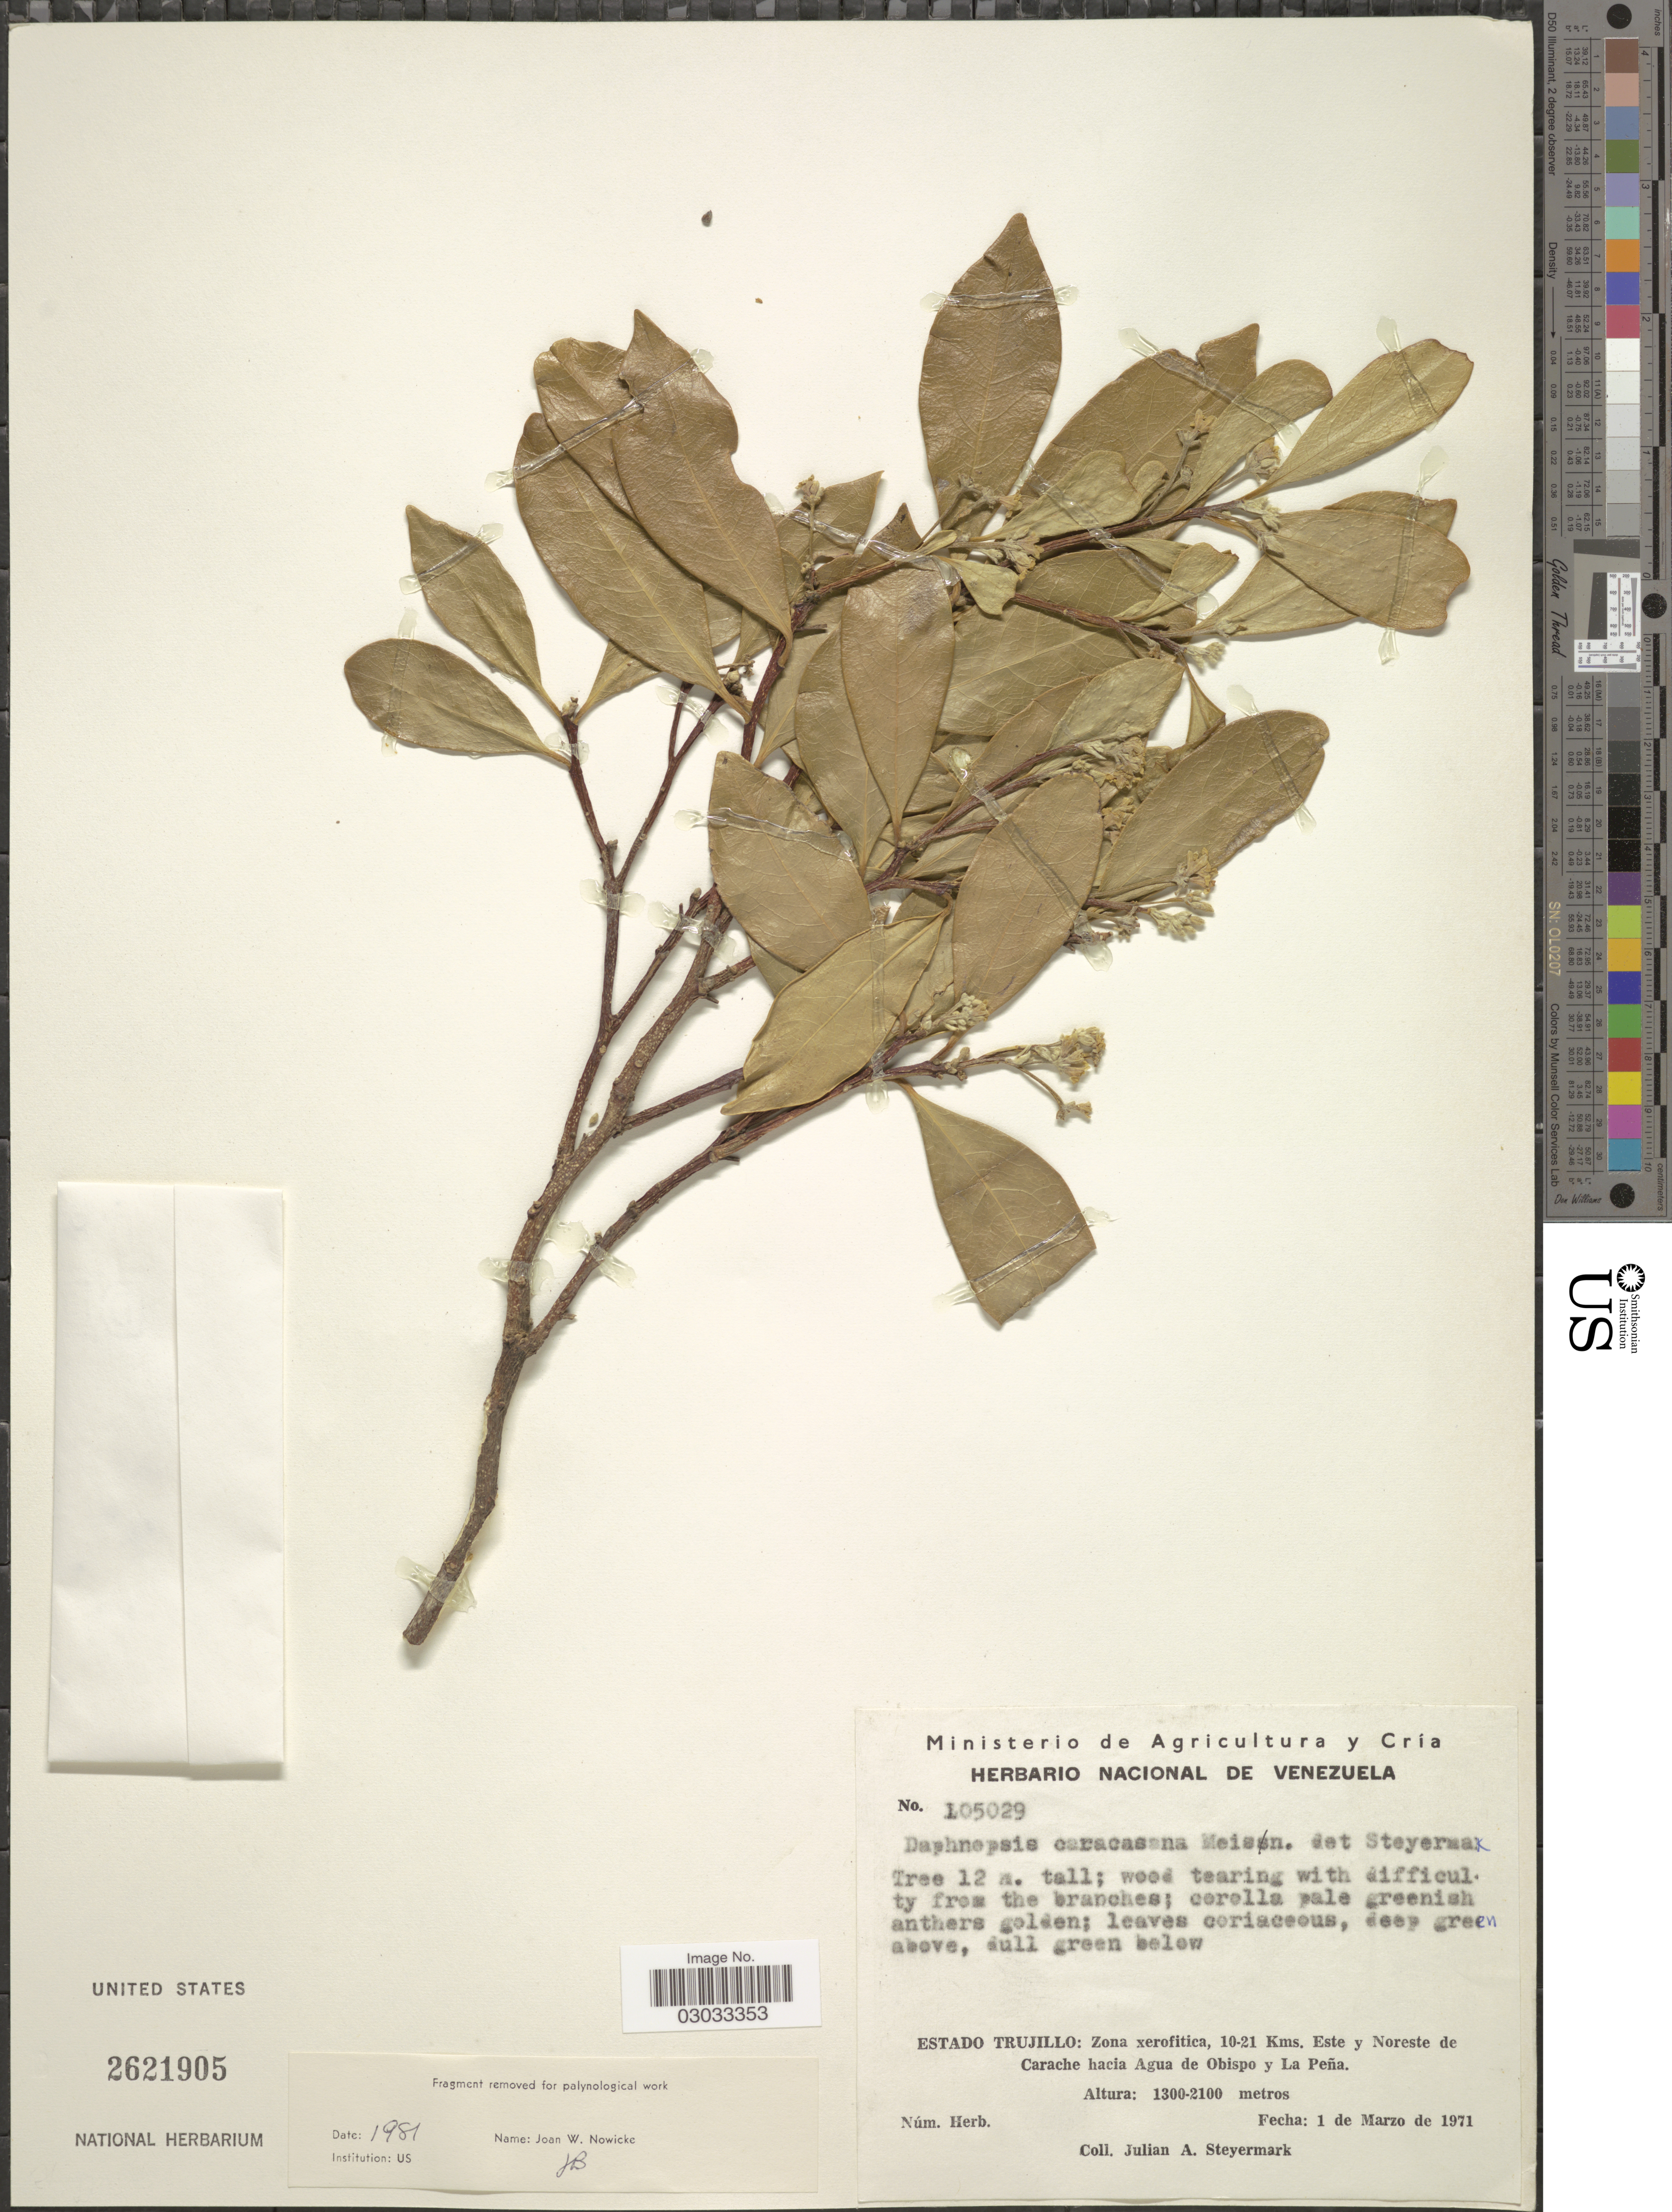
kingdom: Plantae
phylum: Tracheophyta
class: Magnoliopsida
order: Malvales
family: Thymelaeaceae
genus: Daphnopsis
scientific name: Daphnopsis caracasana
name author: Meisn.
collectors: J. Steyermark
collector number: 105029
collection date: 1971-03-01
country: Venezuela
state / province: Trujillo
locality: Zona xerofitica, 10-21 Kms. Este y Noreste de Carache hacia Agua de Obispo y La Peña.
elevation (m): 1300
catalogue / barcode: US 2621905